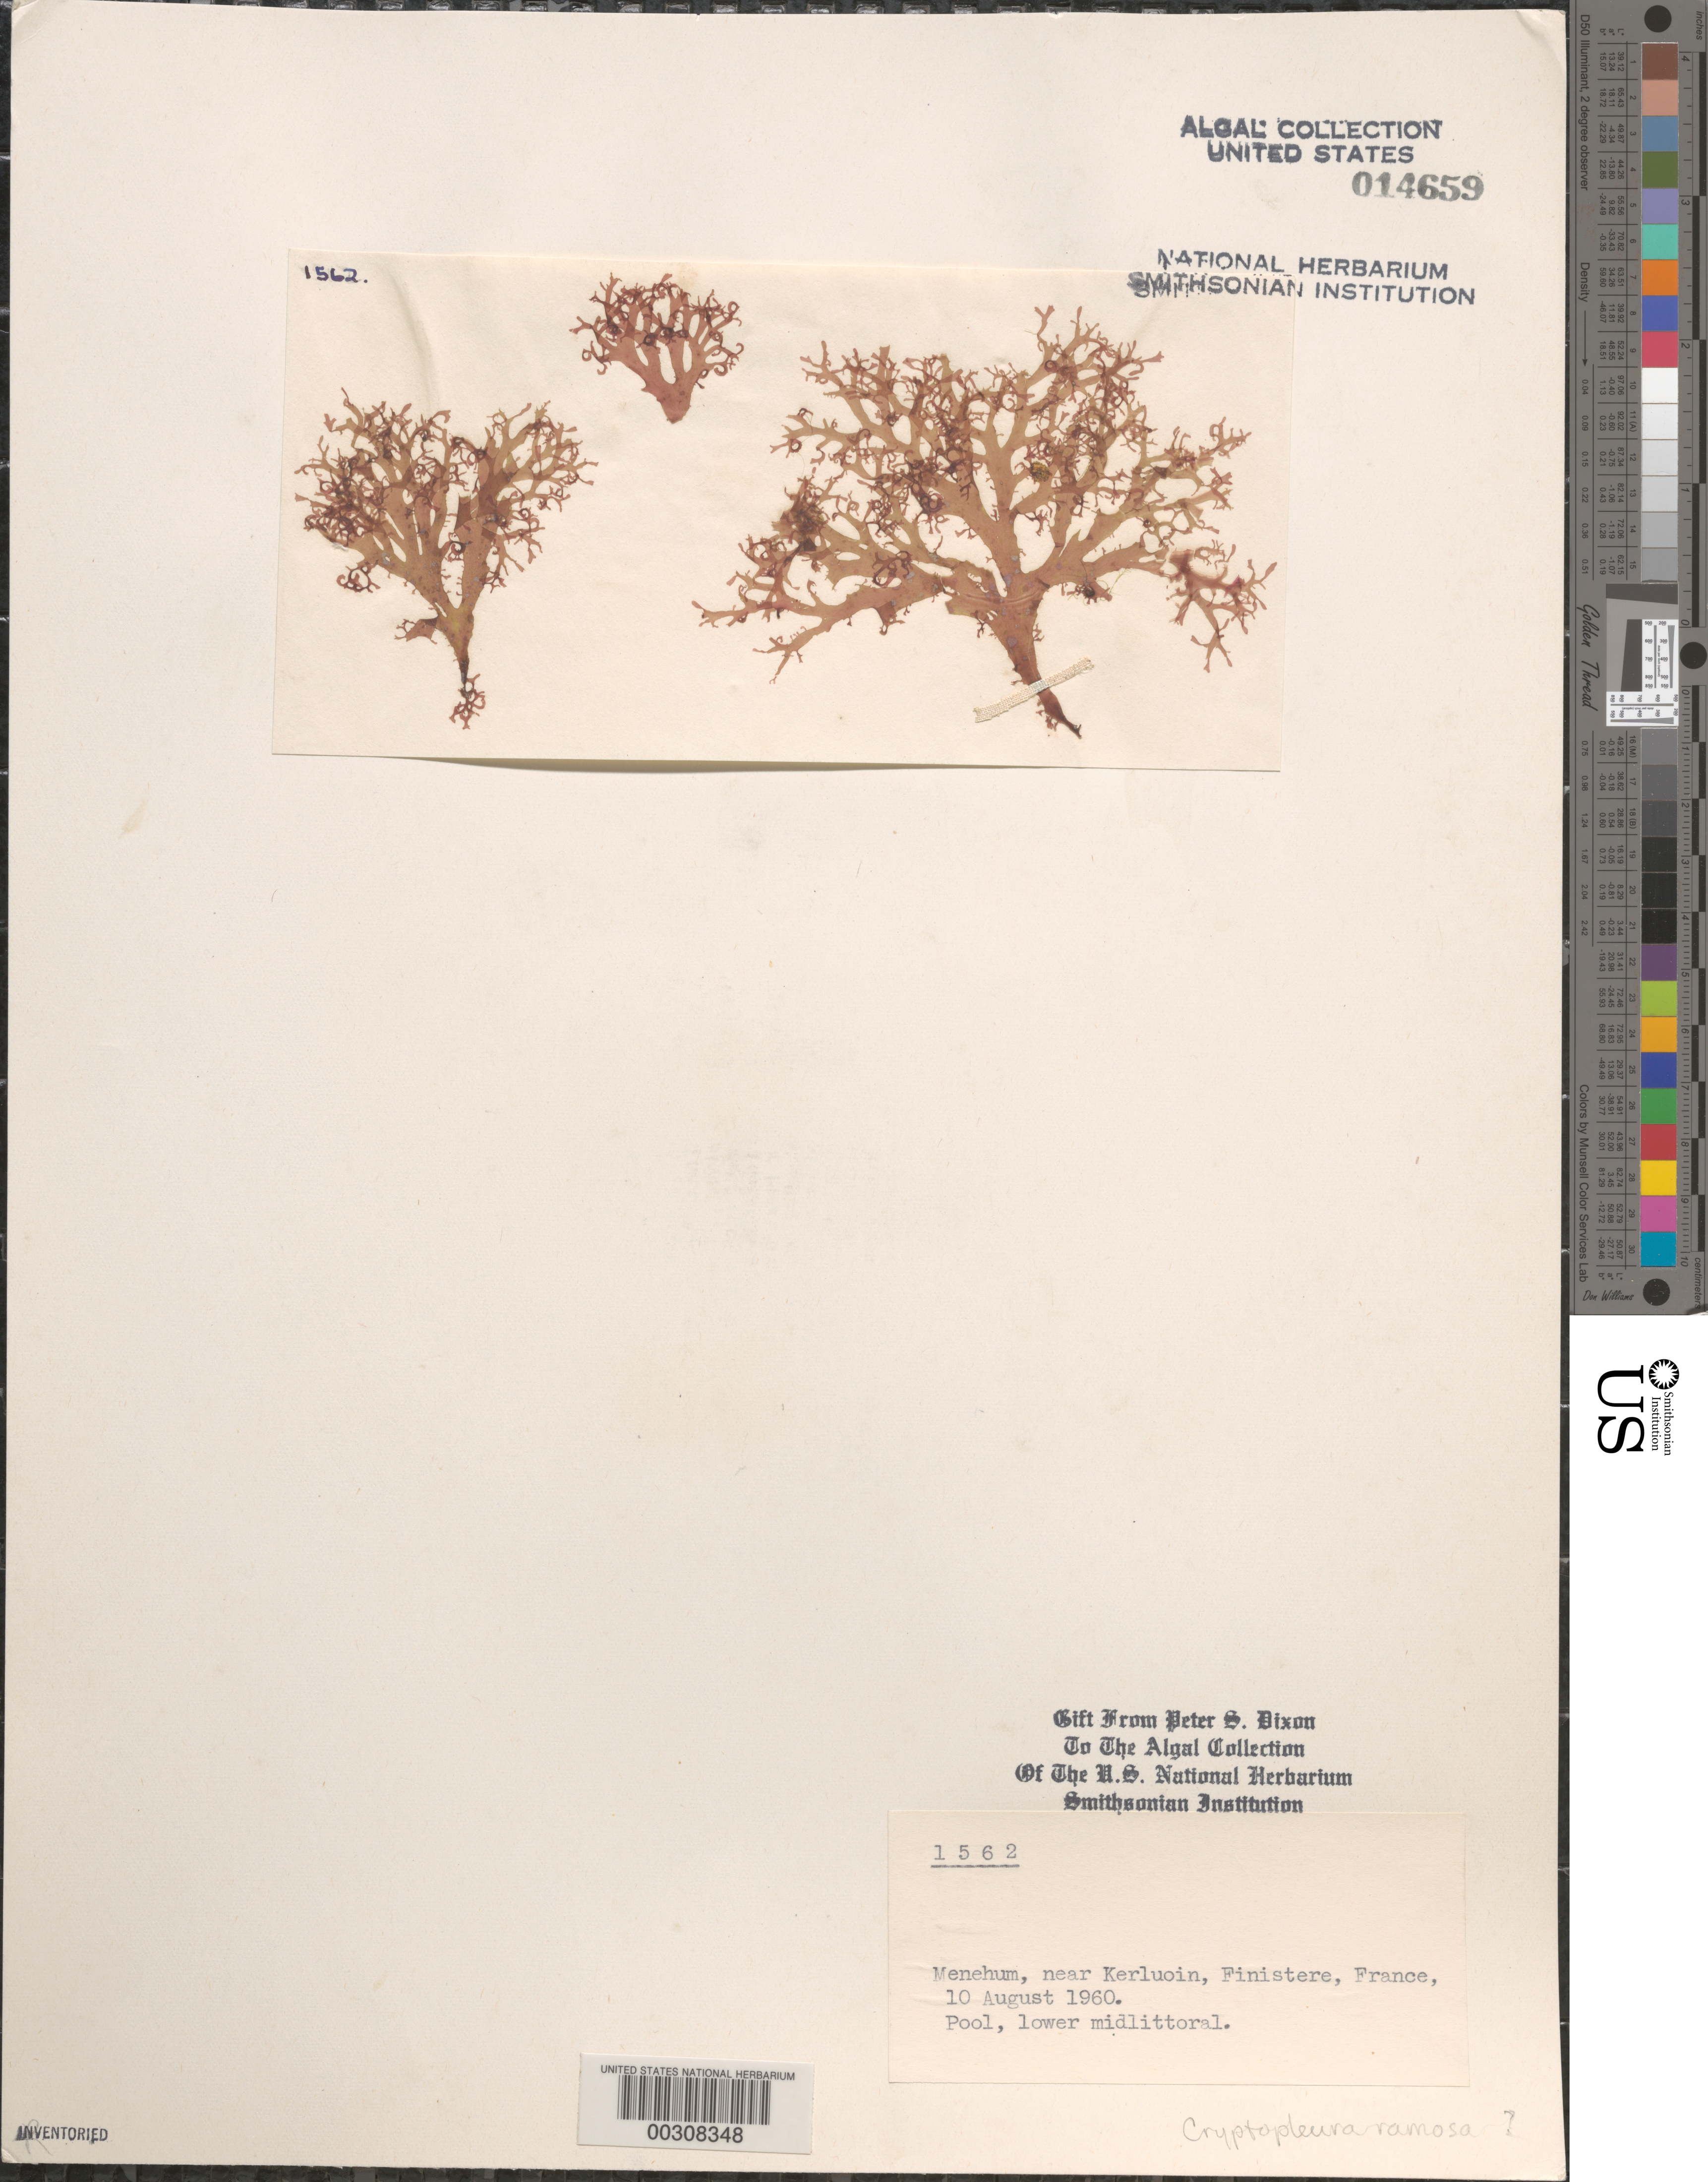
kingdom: Plantae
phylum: Rhodophyta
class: Florideophyceae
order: Ceramiales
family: Delesseriaceae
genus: Cryptopleura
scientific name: Cryptopleura ramosa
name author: (Huds.) L.M. Newton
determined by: Dixon, P. S.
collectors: P. S. Dixon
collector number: PSD 1562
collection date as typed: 10 Aug 1960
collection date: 1960-08-10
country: France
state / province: Bretagne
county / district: Finistère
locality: Menehum, near Kerlouin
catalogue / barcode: US 14659